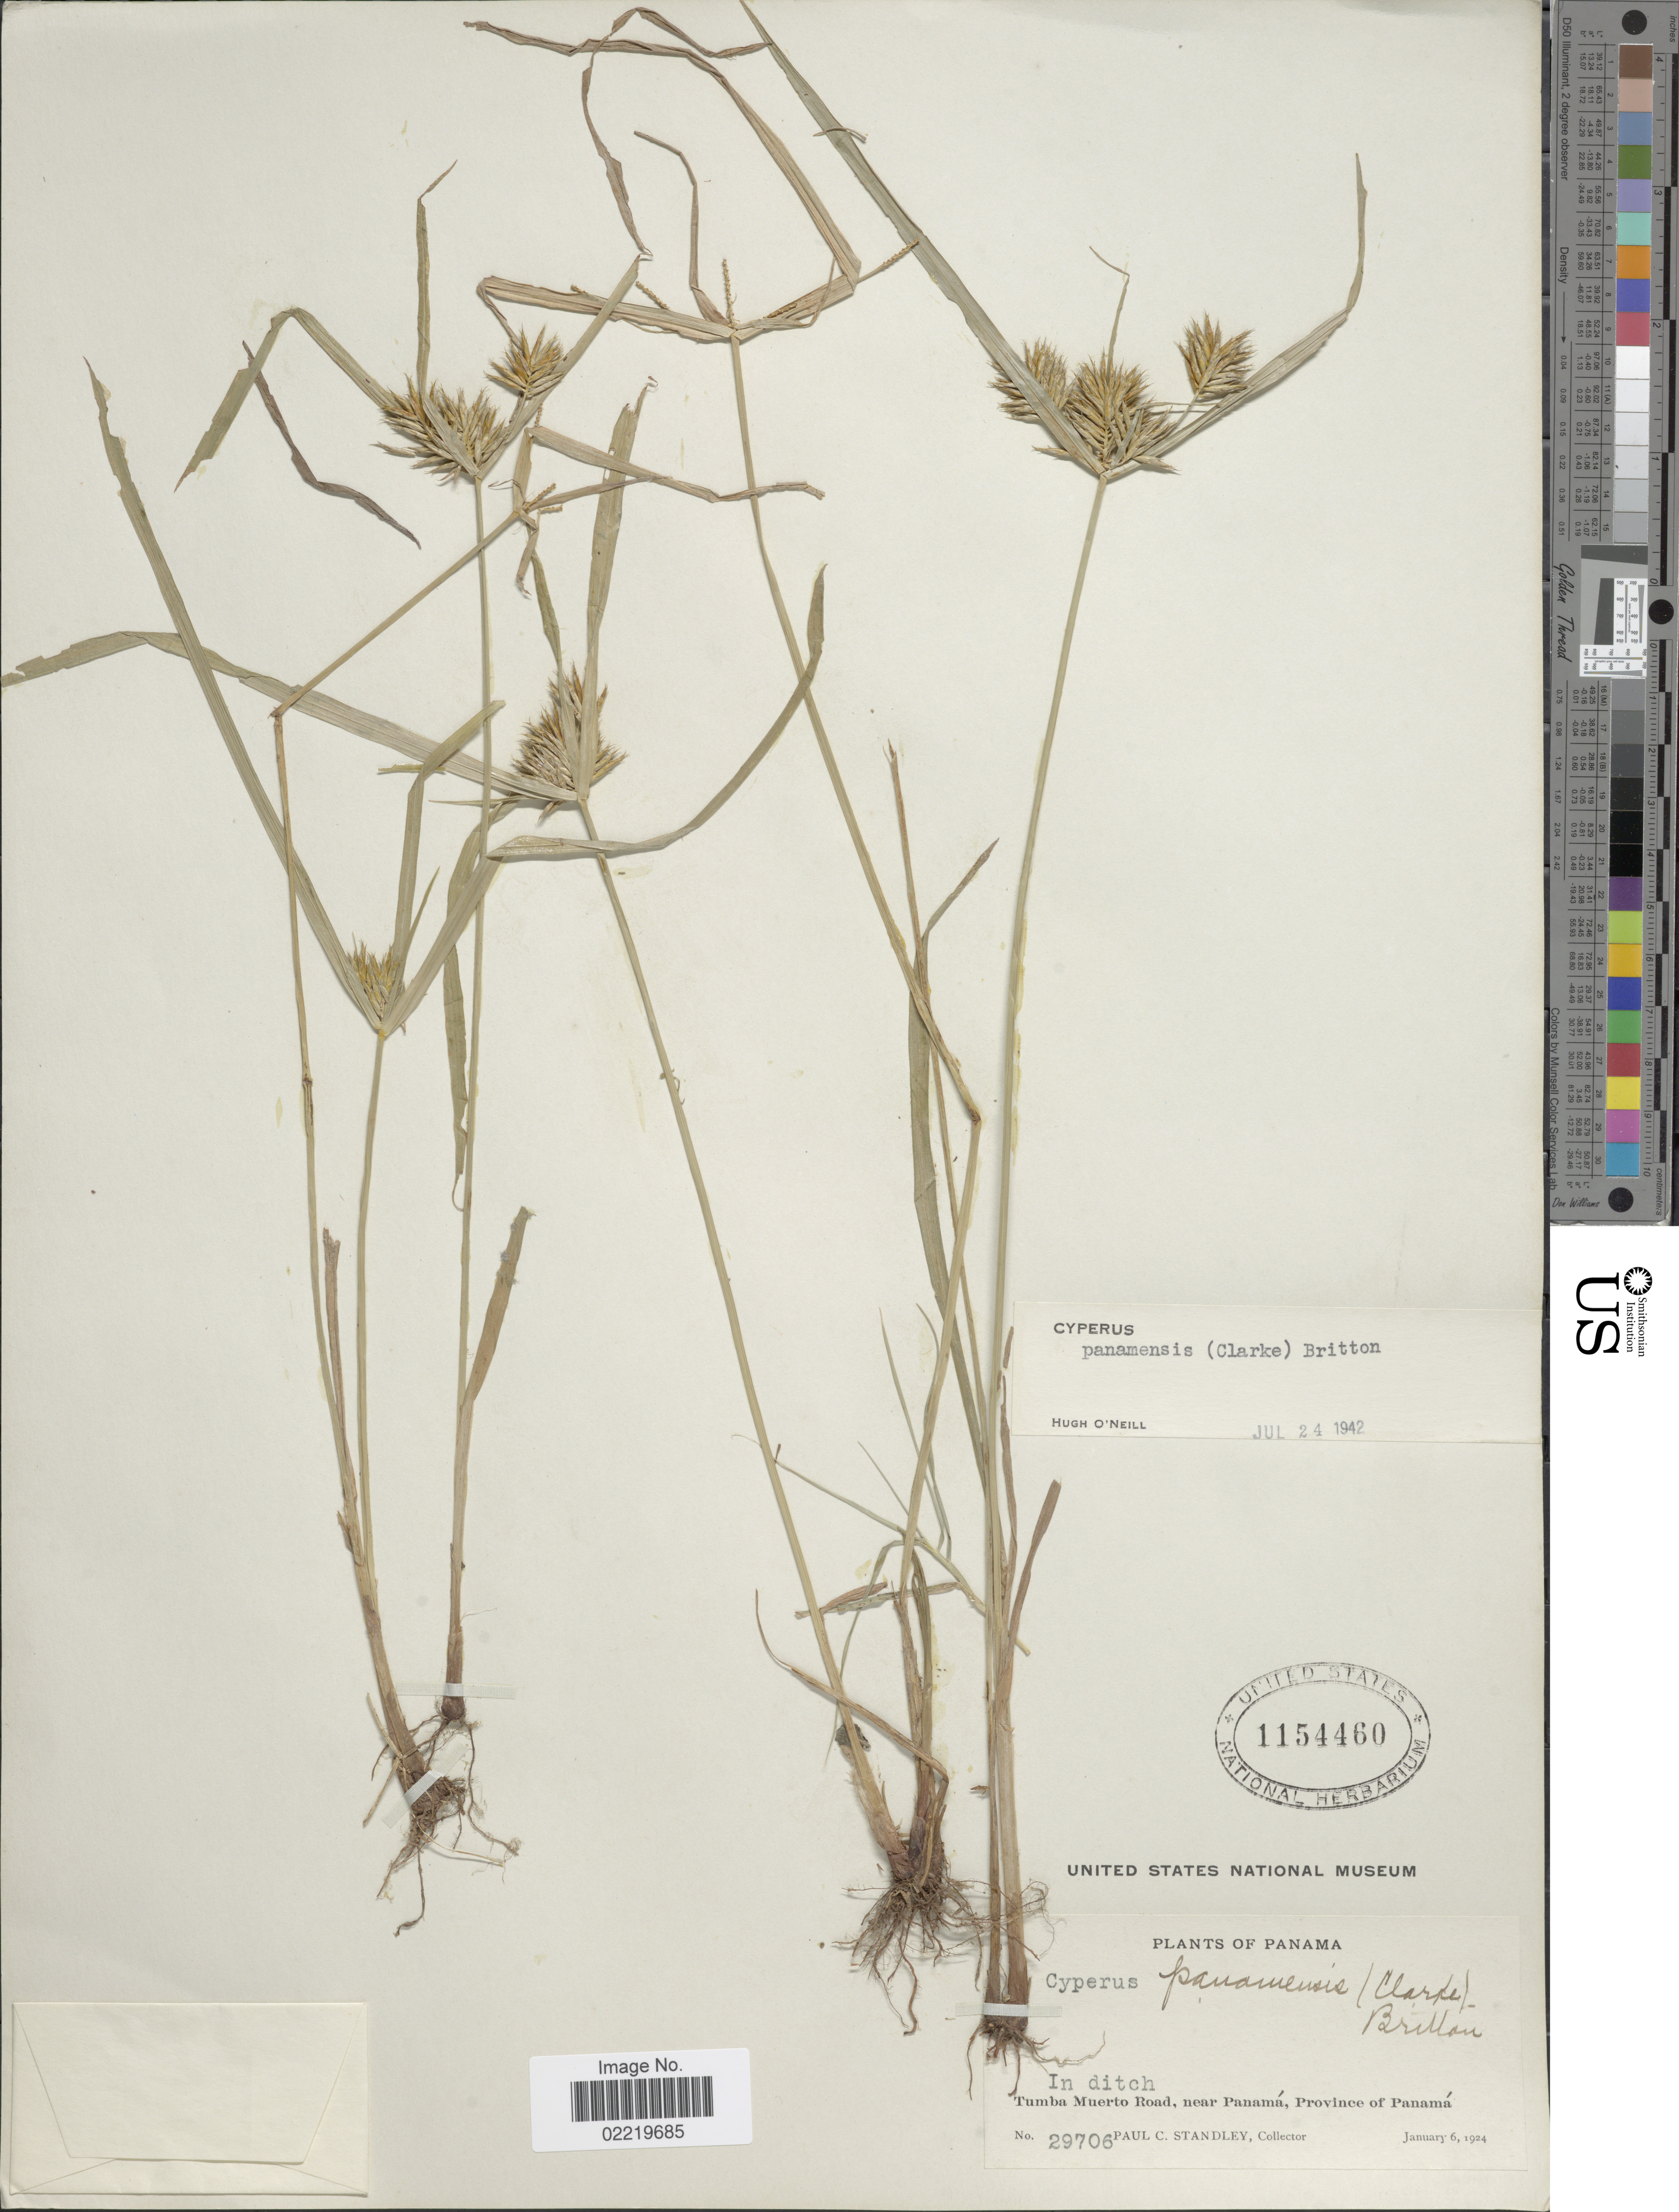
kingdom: Plantae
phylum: Tracheophyta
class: Liliopsida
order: Poales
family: Cyperaceae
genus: Cyperus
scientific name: Cyperus panamensis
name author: (C.B. Clarke) Britton ex Standl.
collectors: P. C. Standley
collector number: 29706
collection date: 1924-01-06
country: Panama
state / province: Panamá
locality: In ditch, Tumba Muerto Road, near Panamá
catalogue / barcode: US 1154460